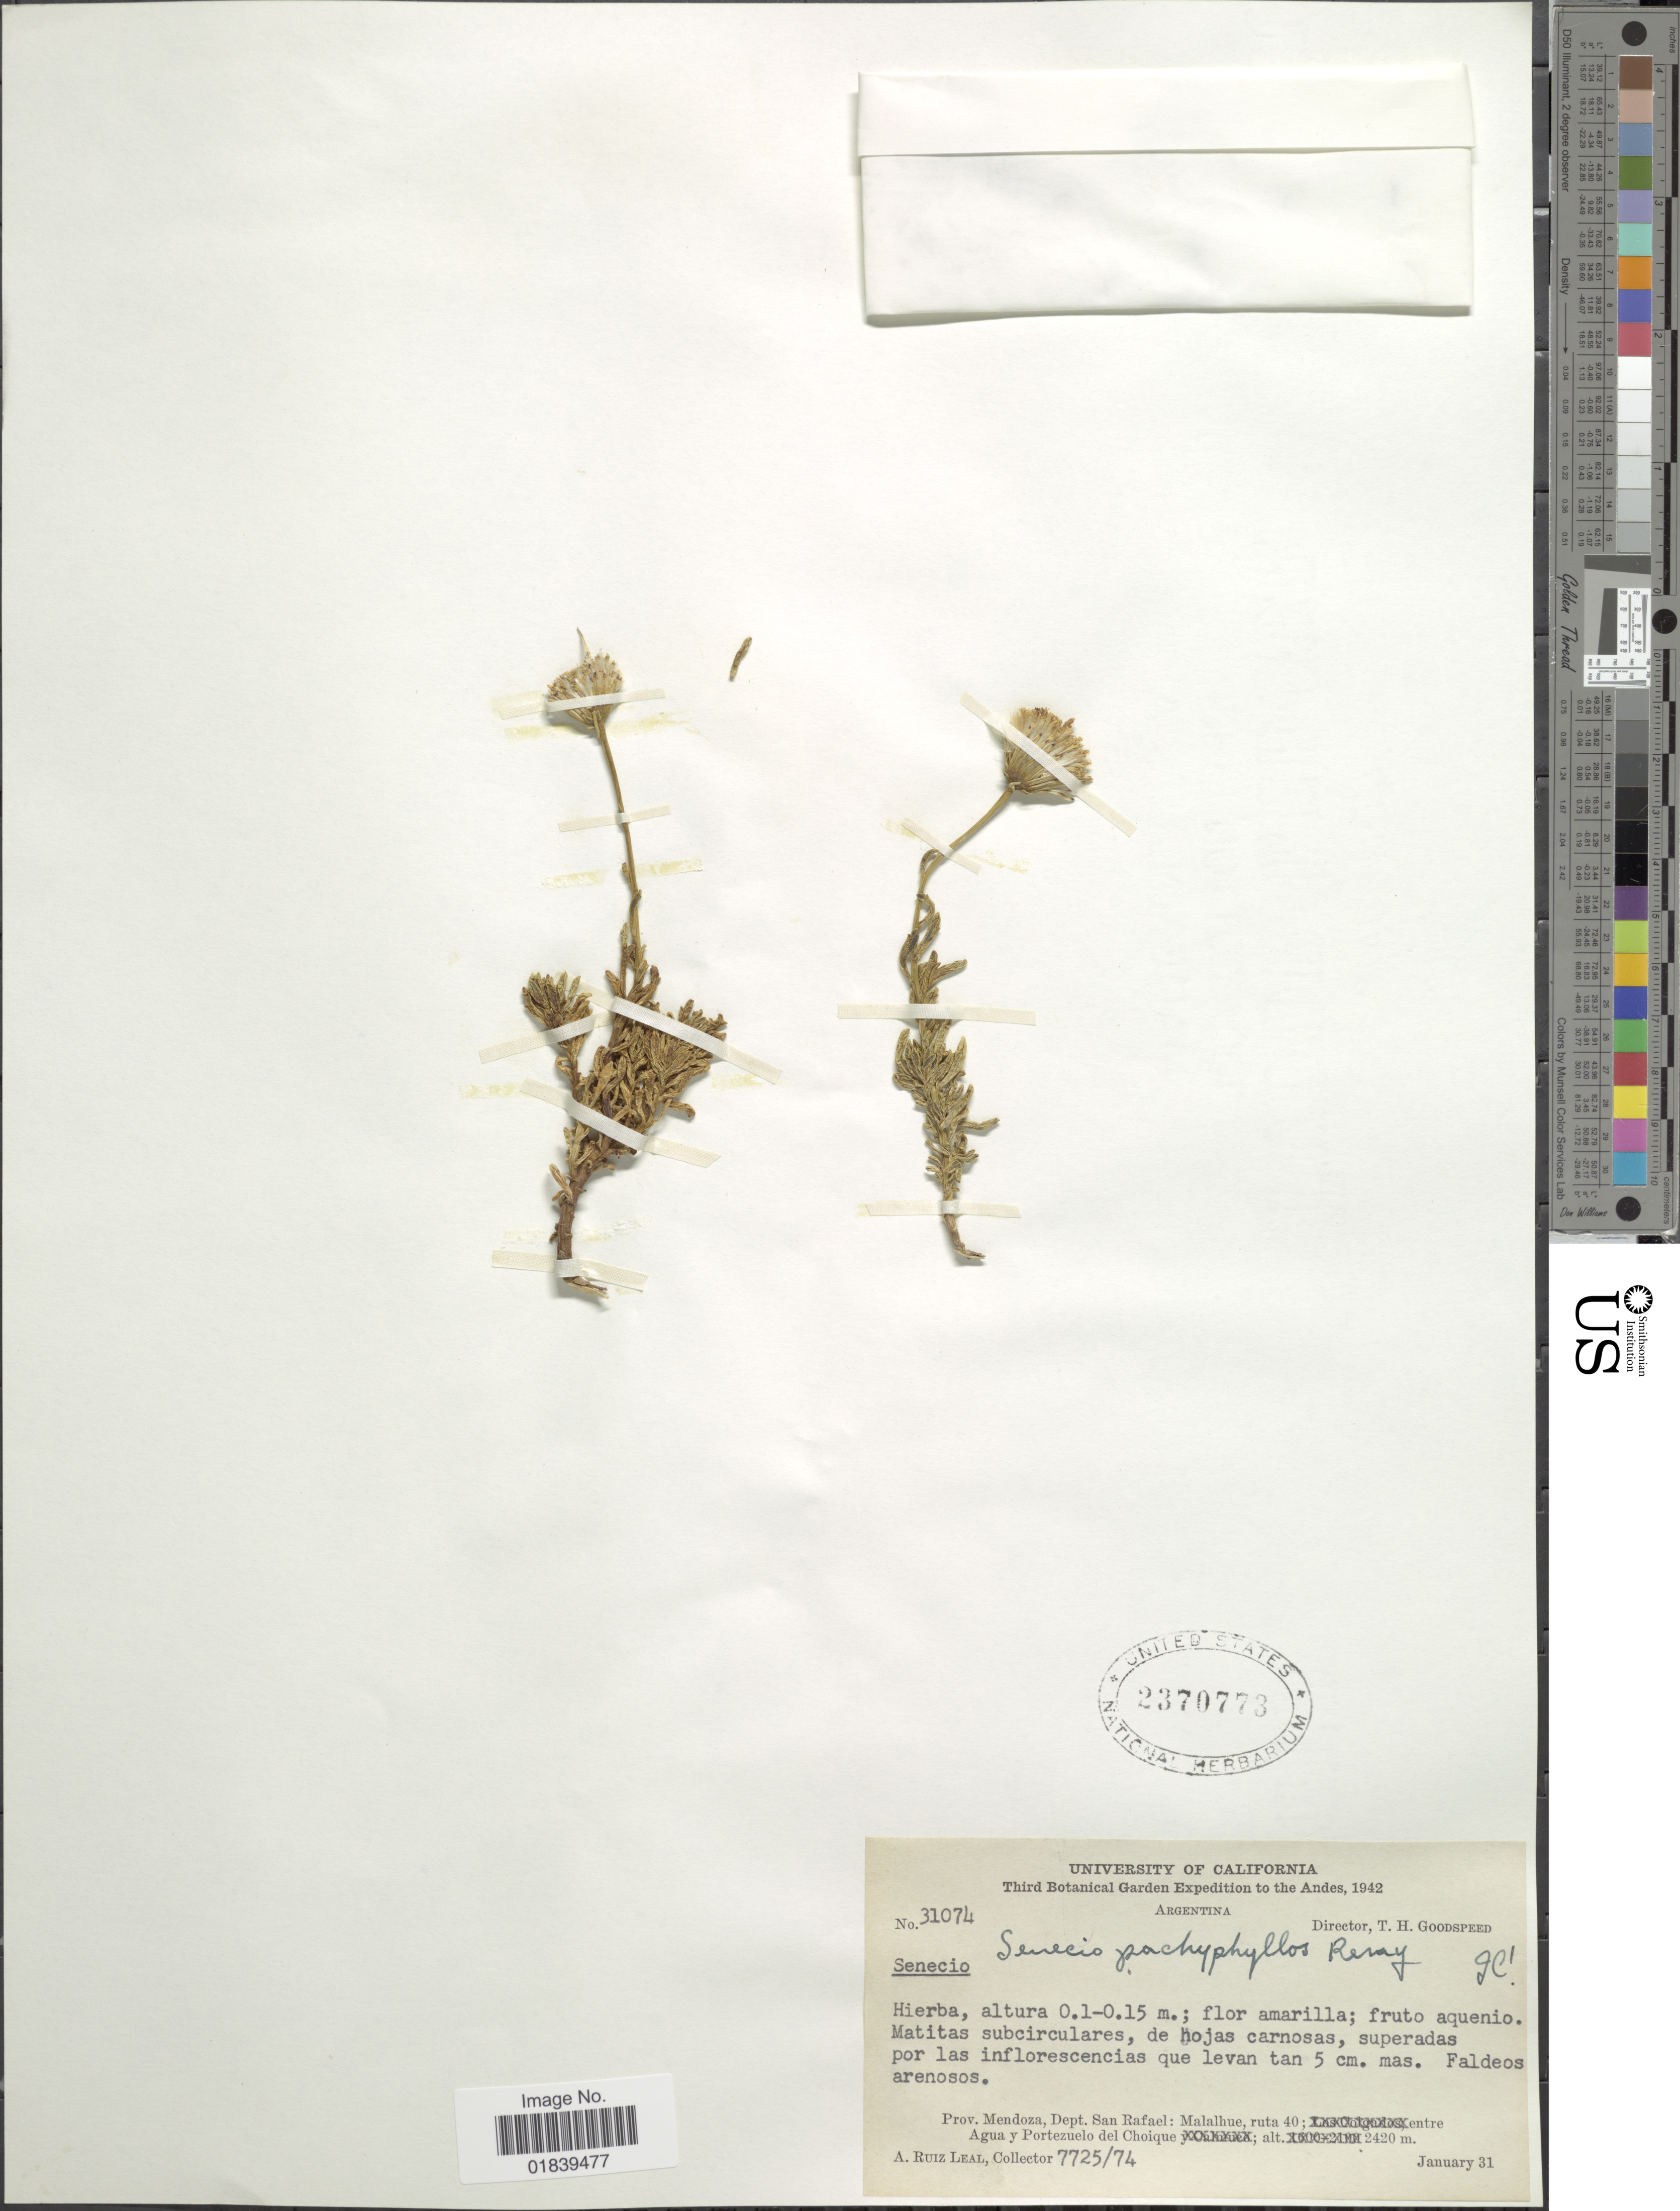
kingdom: Plantae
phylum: Tracheophyta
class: Magnoliopsida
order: Asterales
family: Asteraceae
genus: Brachyglottis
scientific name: Brachyglottis adamsii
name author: (Cheeseman) B. Nord.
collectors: A. R. Leal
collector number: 7725/74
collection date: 1942-01-31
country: Argentina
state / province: Mendoza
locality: Andes, Dept. San Rafael, Malalhue, ruta 40, entre Agua y Portezuelo del Choique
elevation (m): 2420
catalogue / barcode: US 2370773